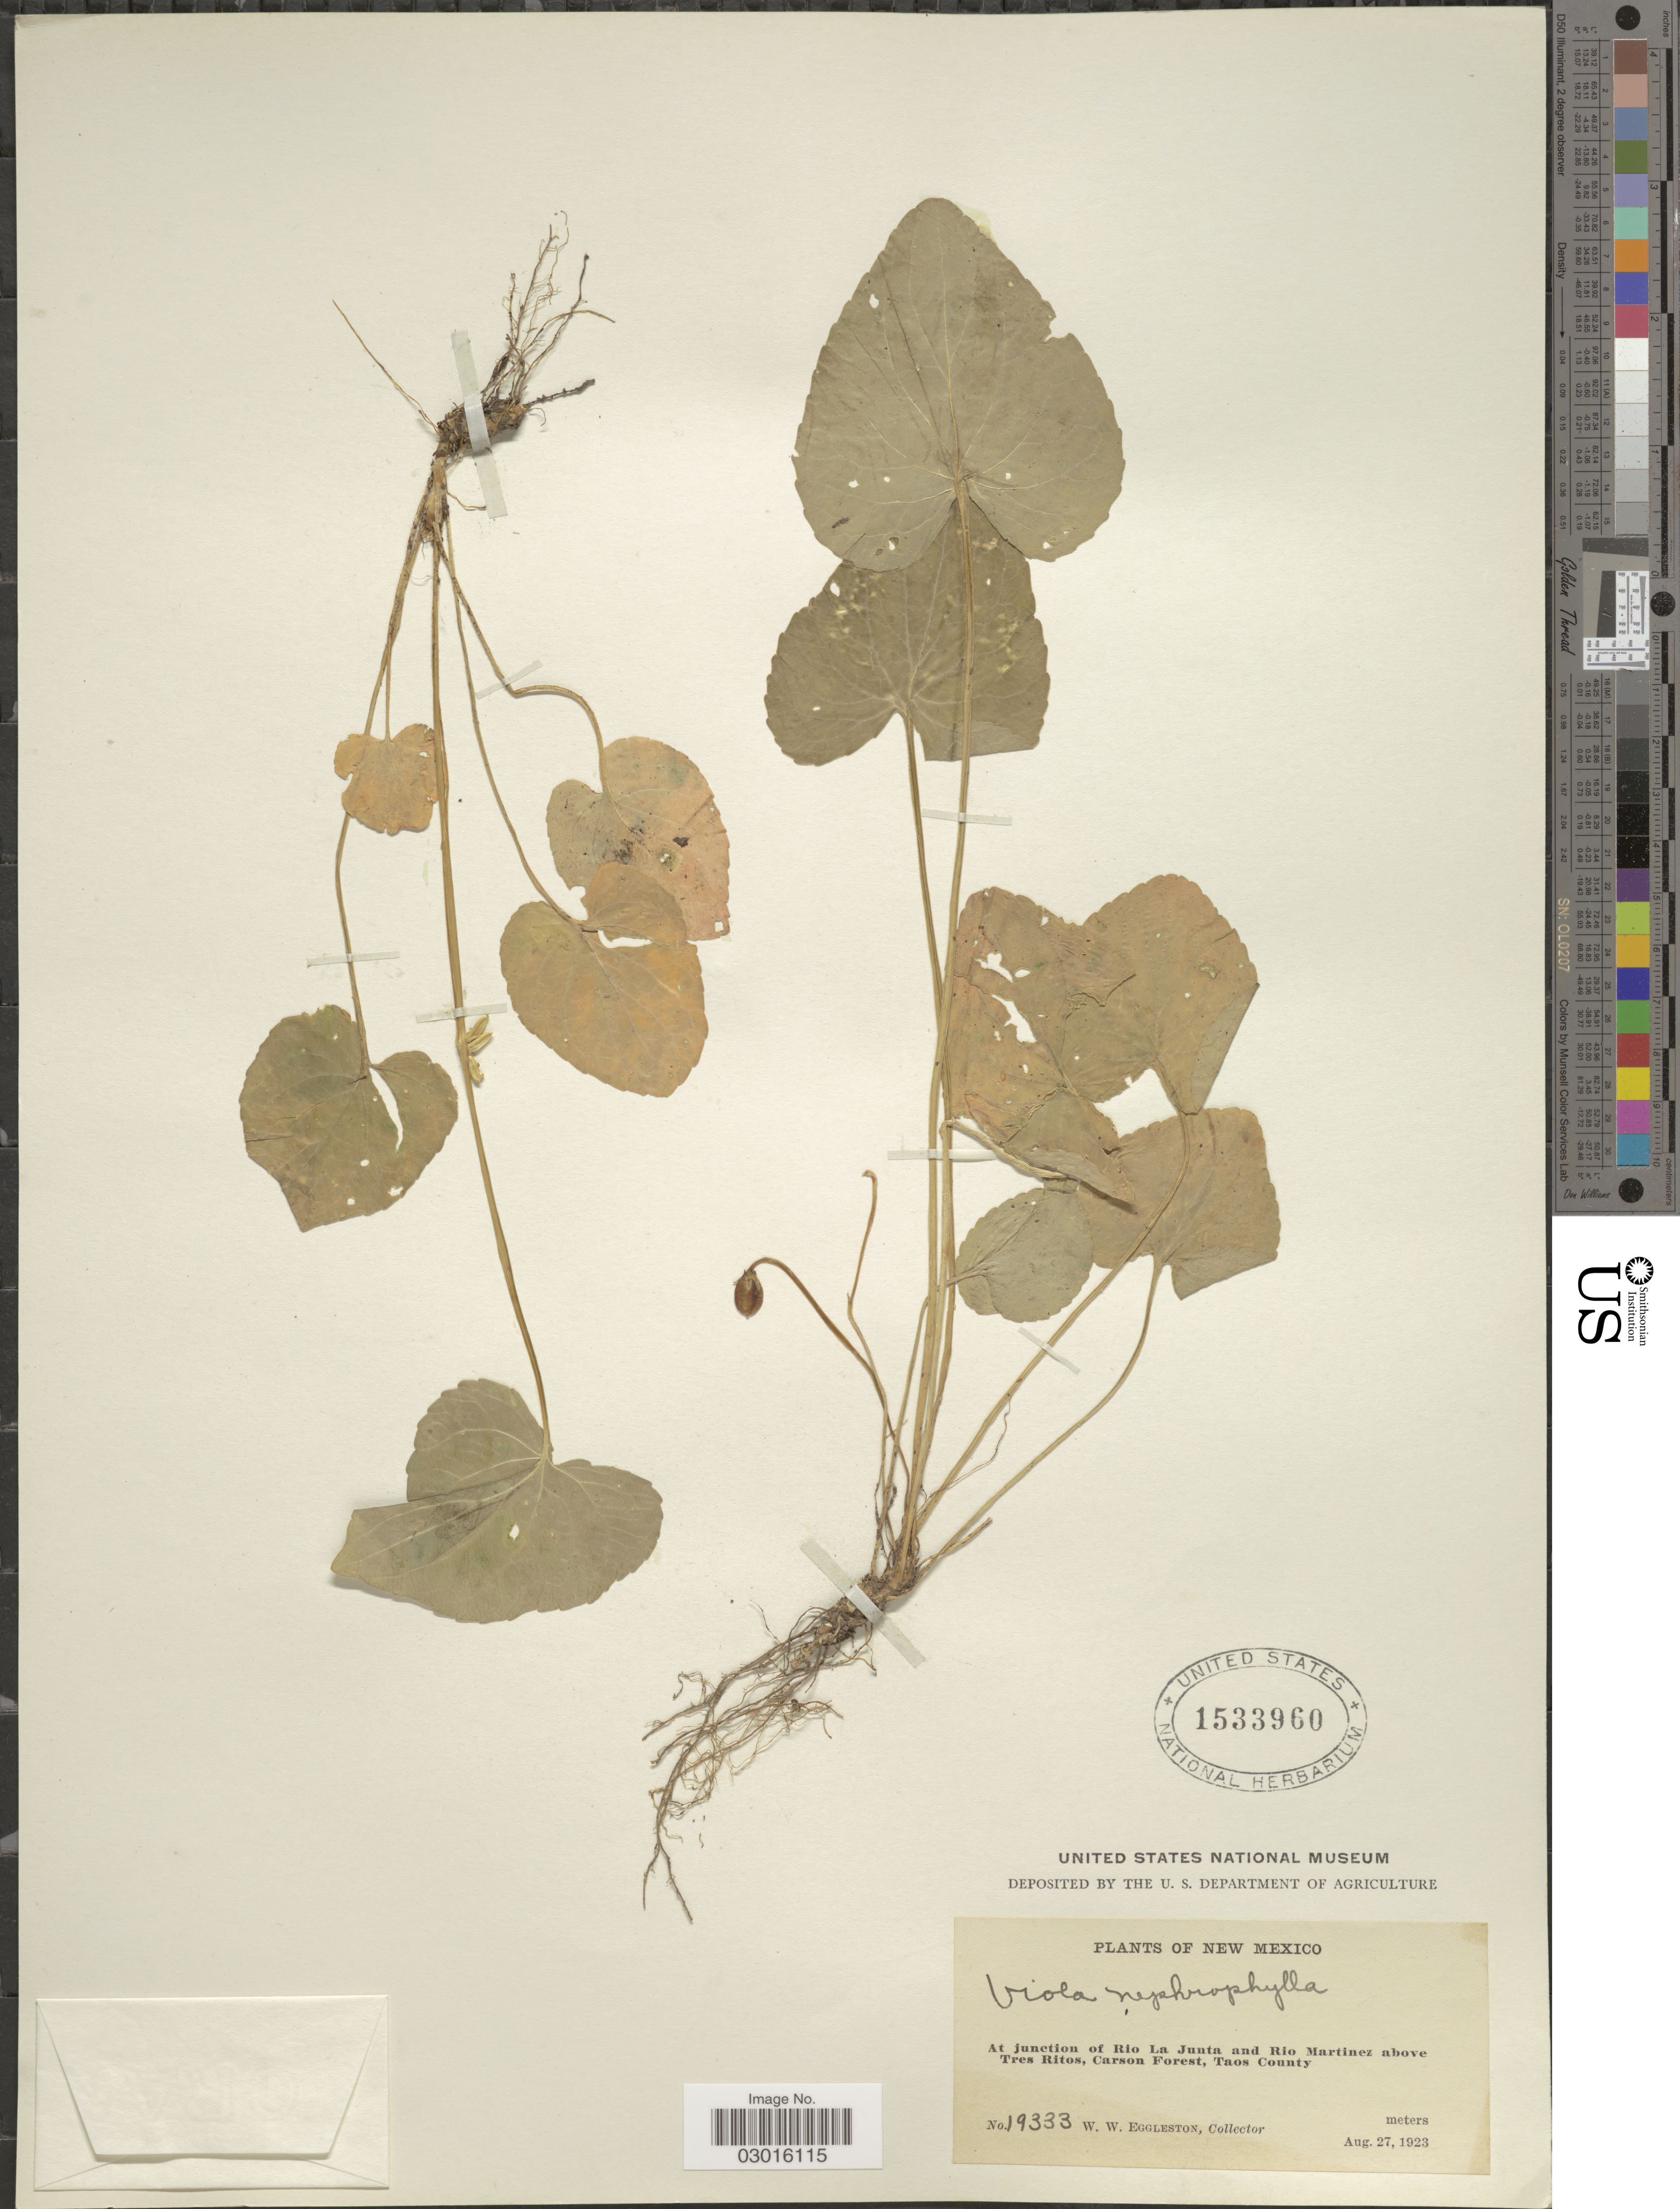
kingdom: Plantae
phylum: Tracheophyta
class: Magnoliopsida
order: Malpighiales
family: Violaceae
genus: Viola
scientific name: Viola nephrophylla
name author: Greene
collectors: W. W. Eggleston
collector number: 19333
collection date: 1923-08-27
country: United States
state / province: New Mexico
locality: At junction of Rio La Junta and Rio Martinez above Tres Ritos, Carson Forest, Taos County.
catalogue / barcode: US 1533960